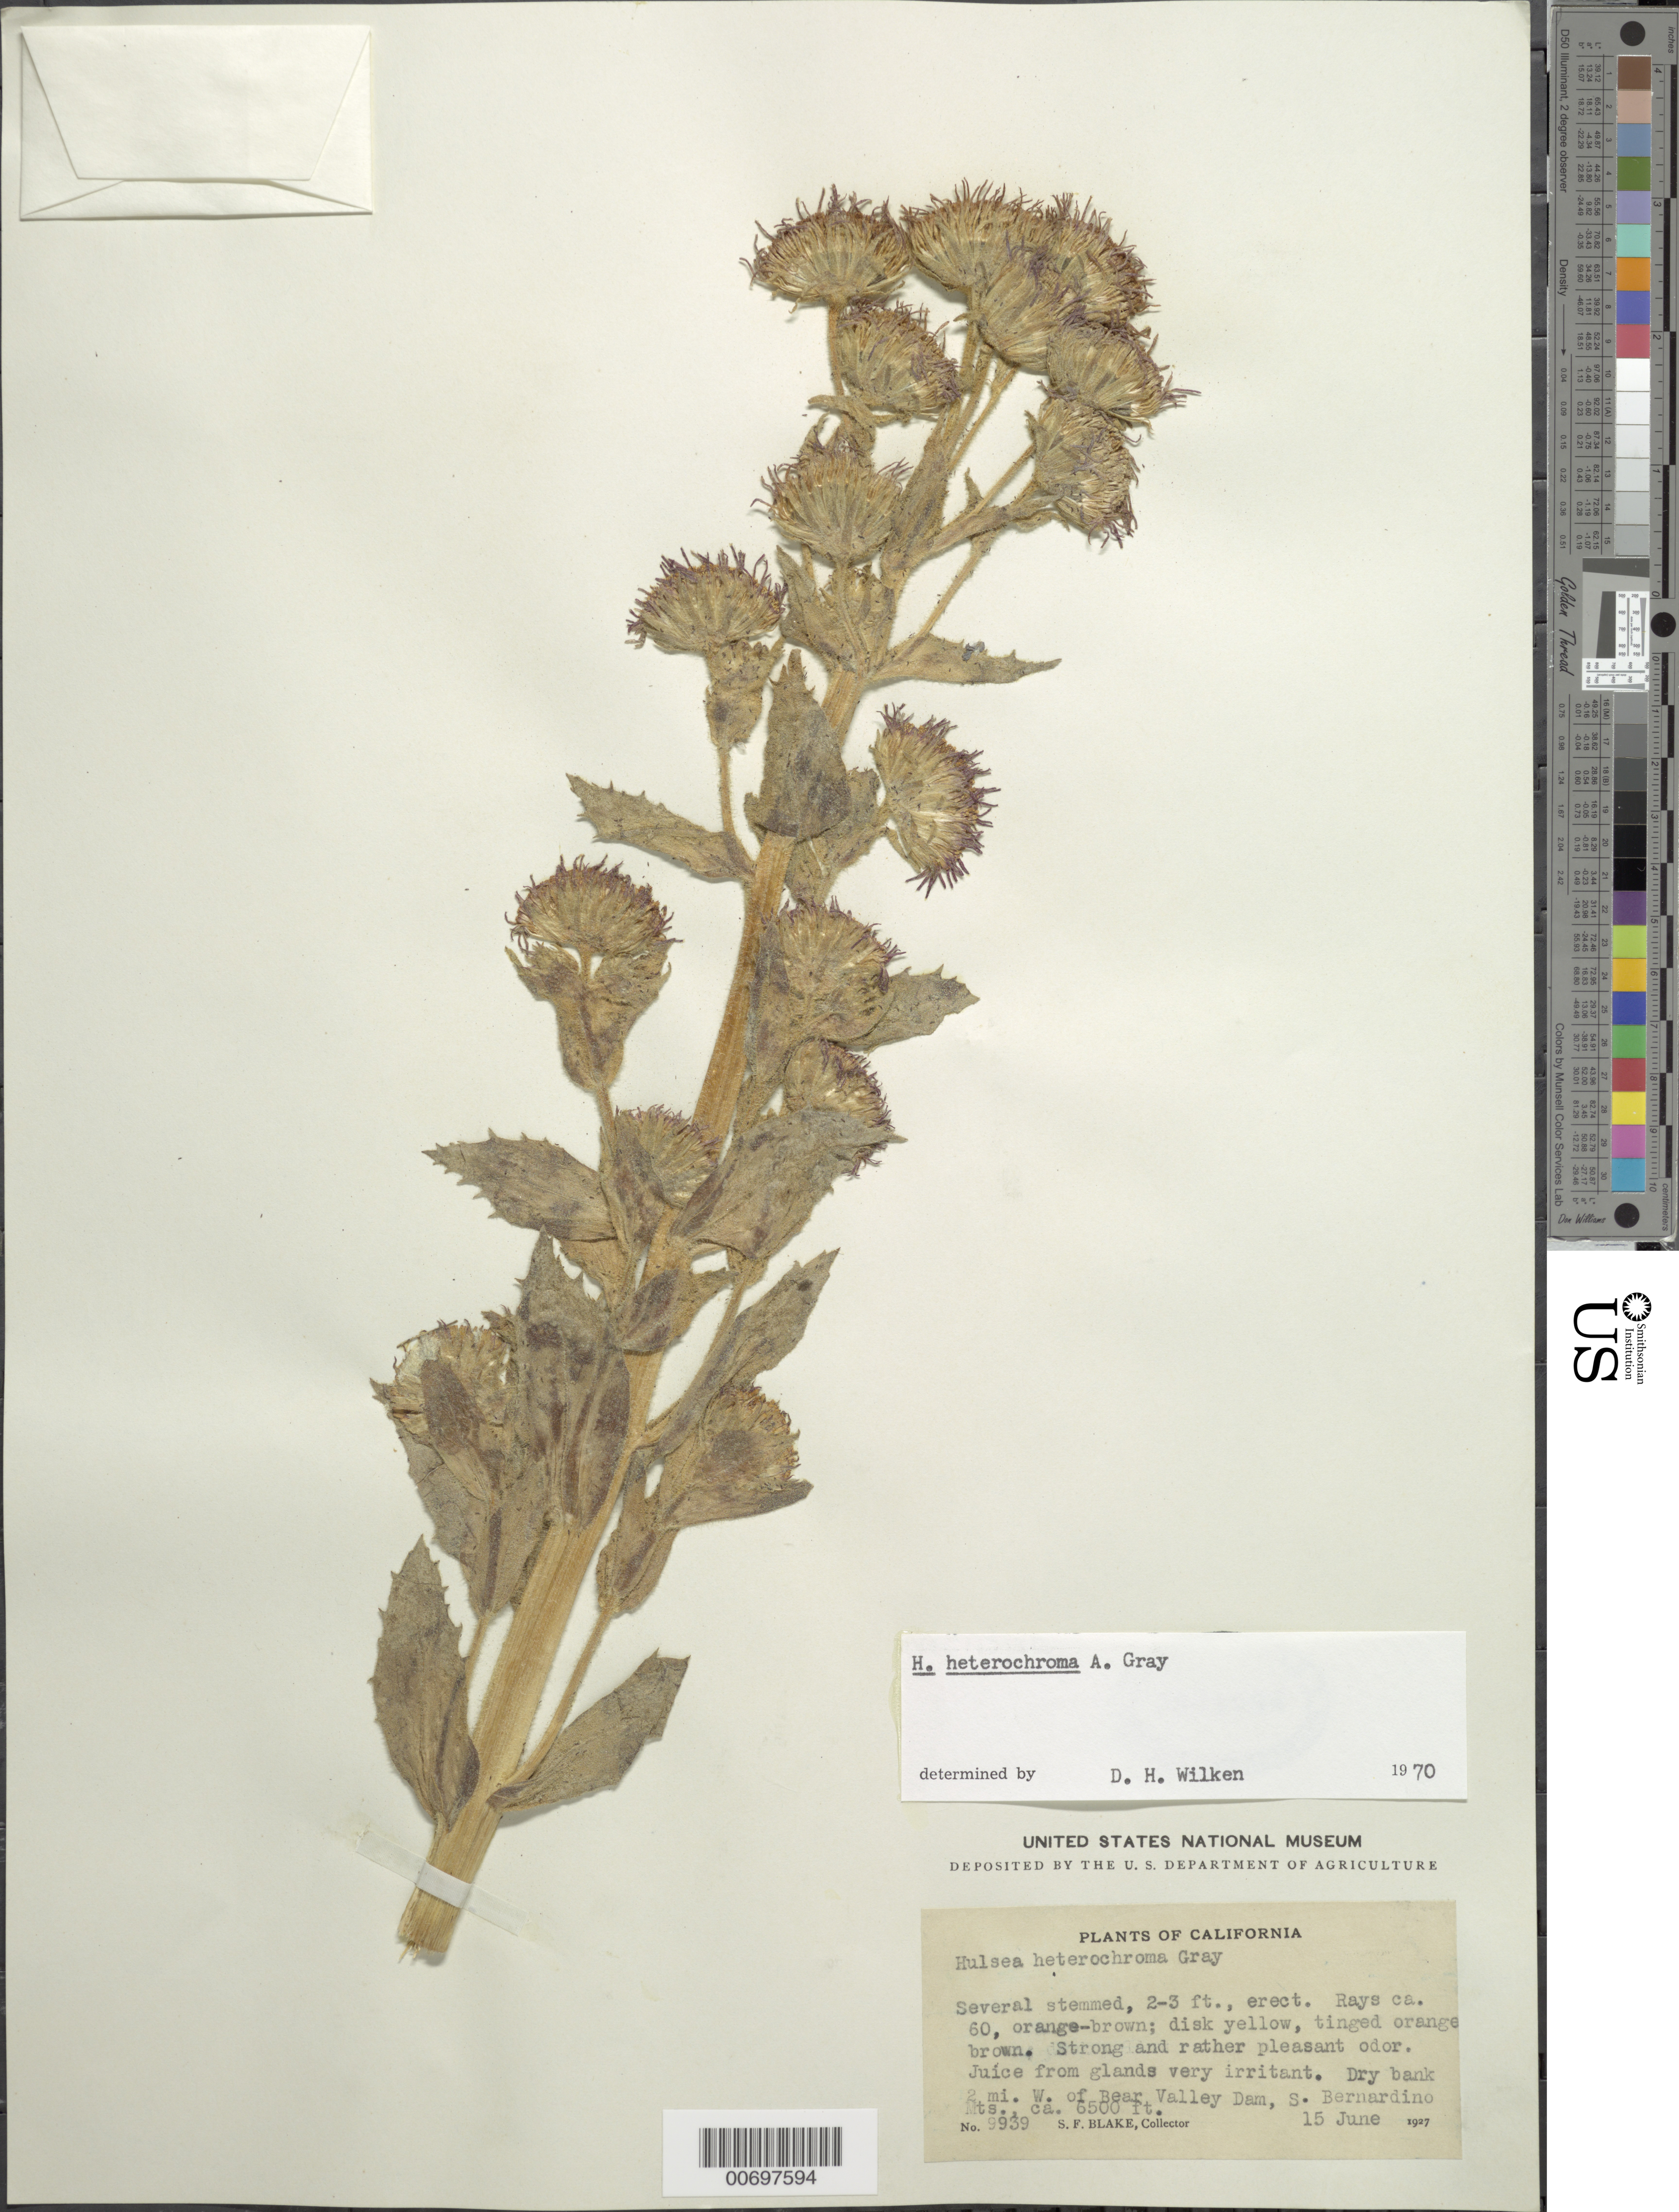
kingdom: Plantae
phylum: Tracheophyta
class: Magnoliopsida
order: Asterales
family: Asteraceae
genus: Hulsea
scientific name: Hulsea heterochroma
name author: A. Gray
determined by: Wilken, D. H.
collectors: S. Blake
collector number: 9939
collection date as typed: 15 Jun 1927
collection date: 1927-06-15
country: United States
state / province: California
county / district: San Bernardino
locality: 2 mi. W. of Bear Valley Dam, San Bernardino Mts.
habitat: Dry bank.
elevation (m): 1981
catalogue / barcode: US 1581998